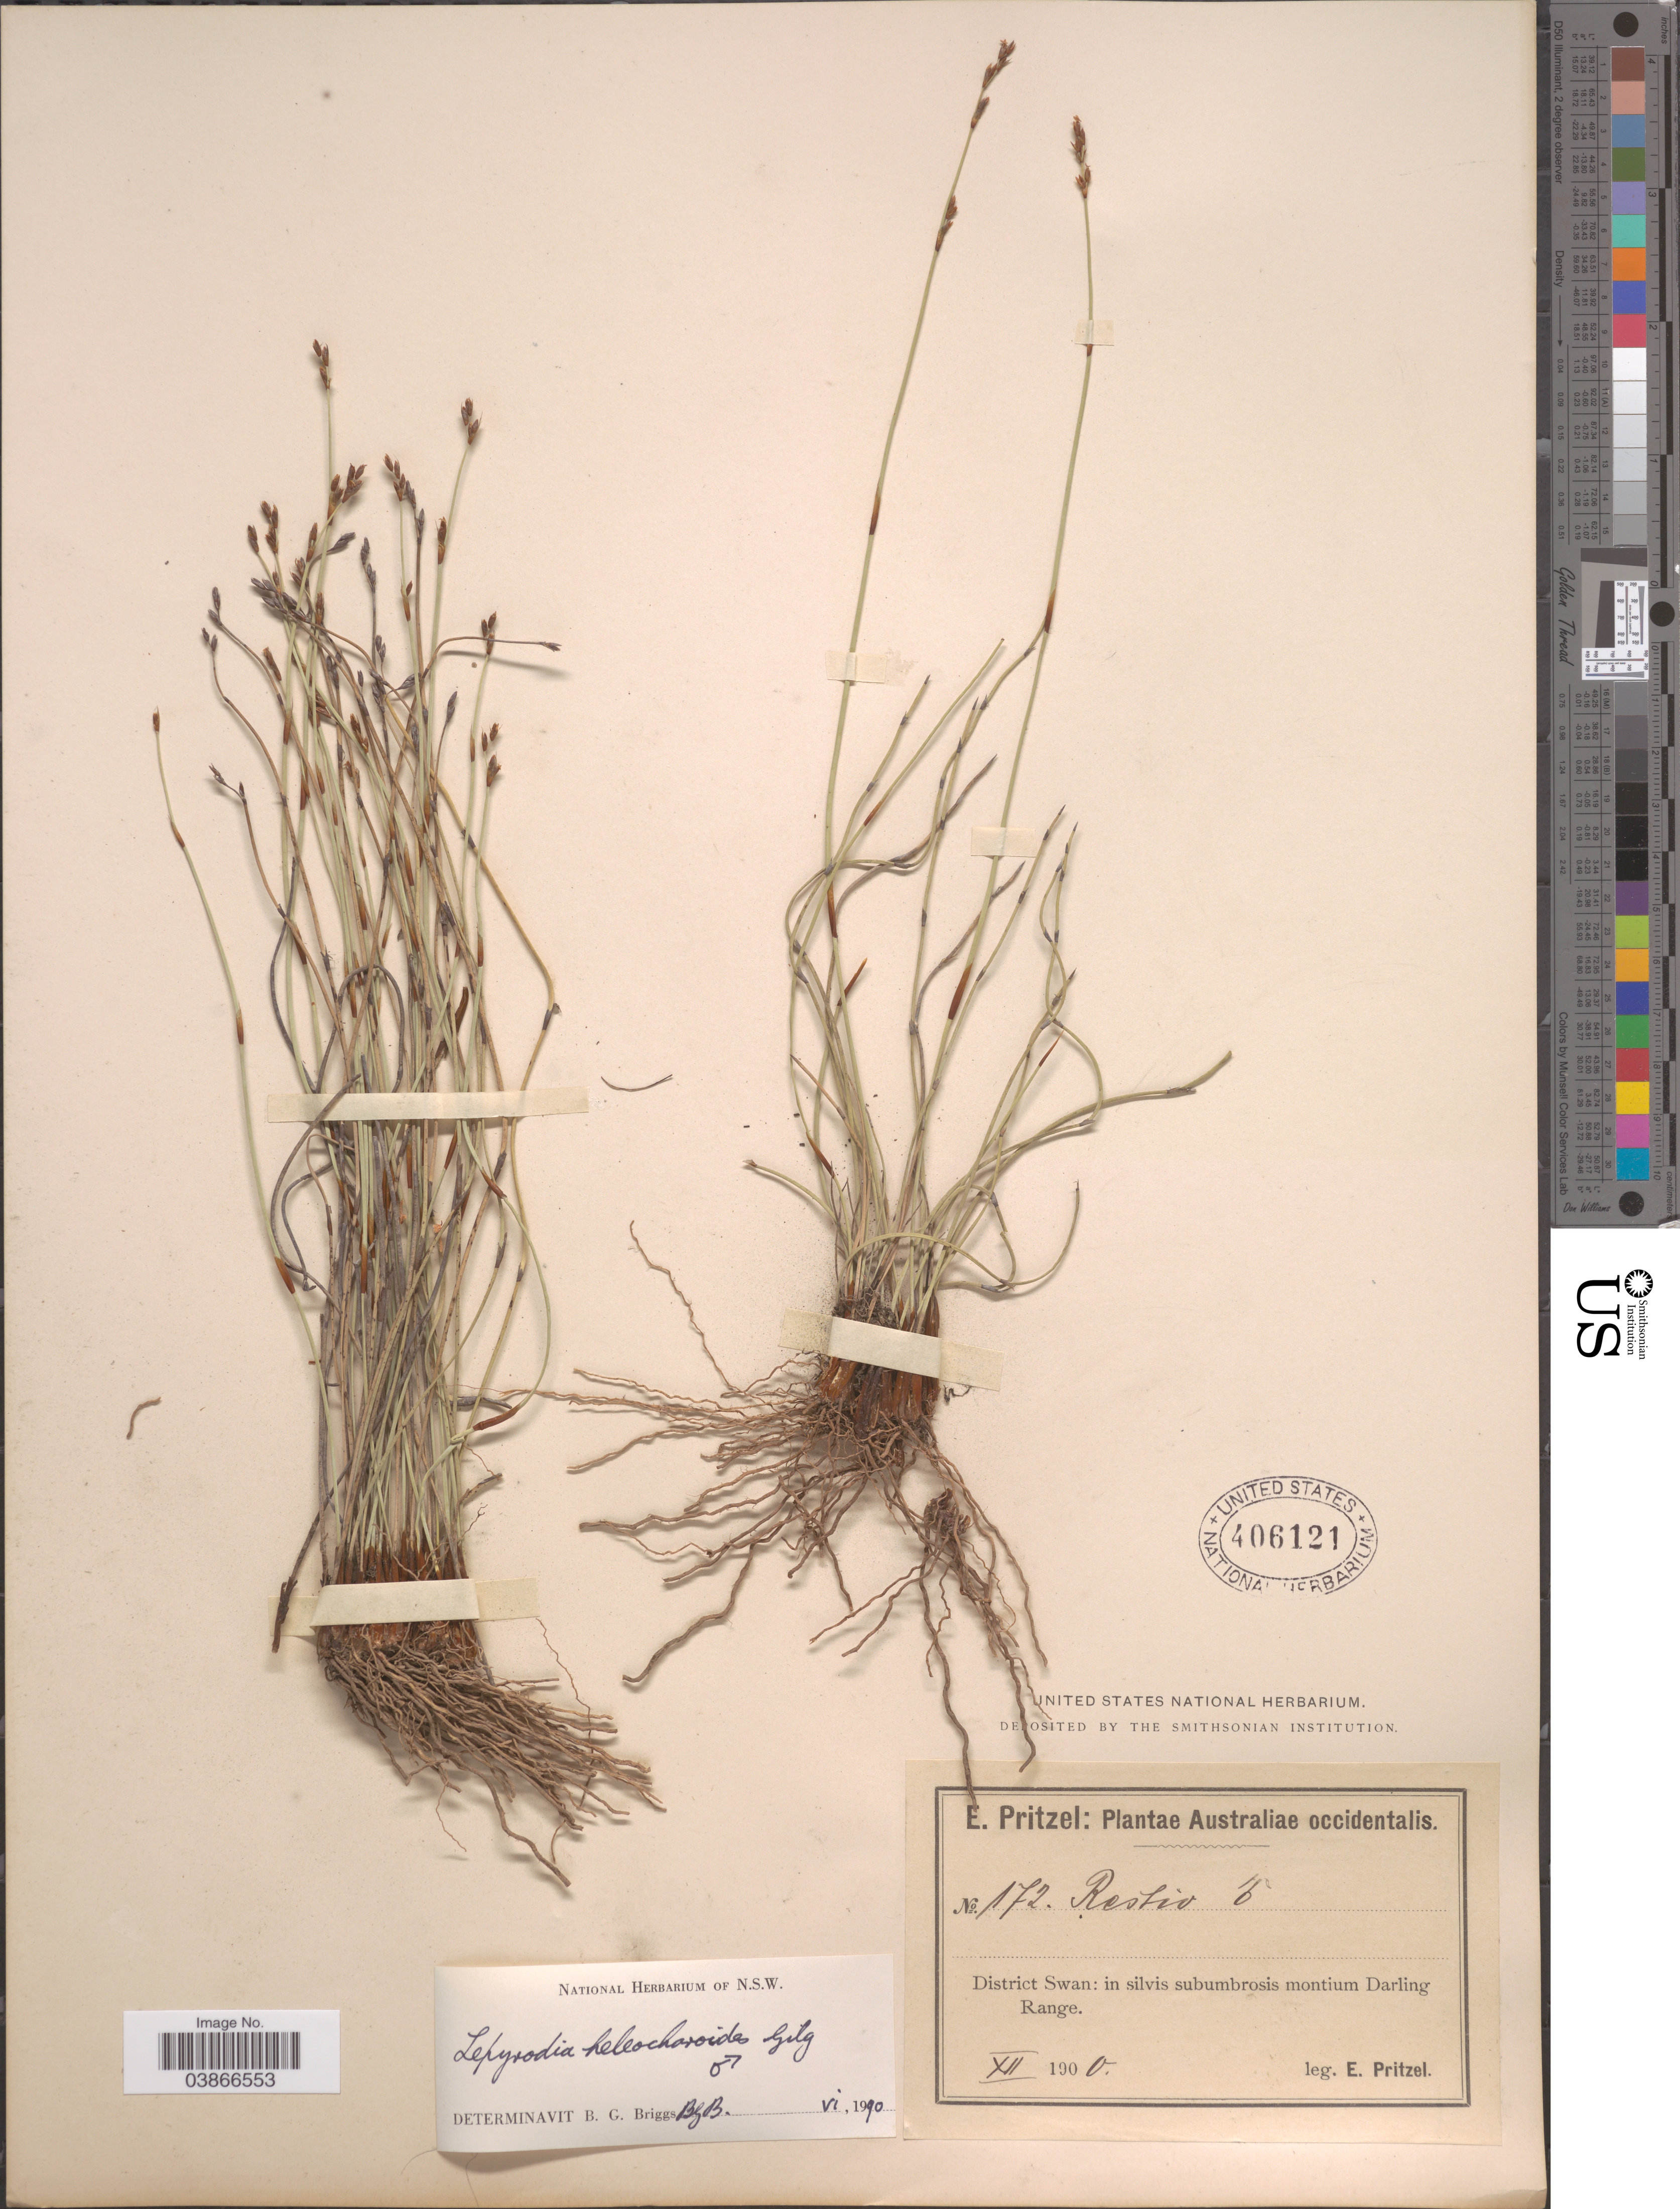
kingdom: Plantae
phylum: Tracheophyta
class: Liliopsida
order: Poales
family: Restionaceae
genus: Lepyrodia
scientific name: Lepyrodia heleocharoides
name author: Gilg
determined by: Briggs, Barbara G.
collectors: E. G. Pritzel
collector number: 172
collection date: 1900-12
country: Australia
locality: Australiae occidentalis. District Swan: in silvis subumbrosis montium Darling Range.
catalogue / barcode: US 406121